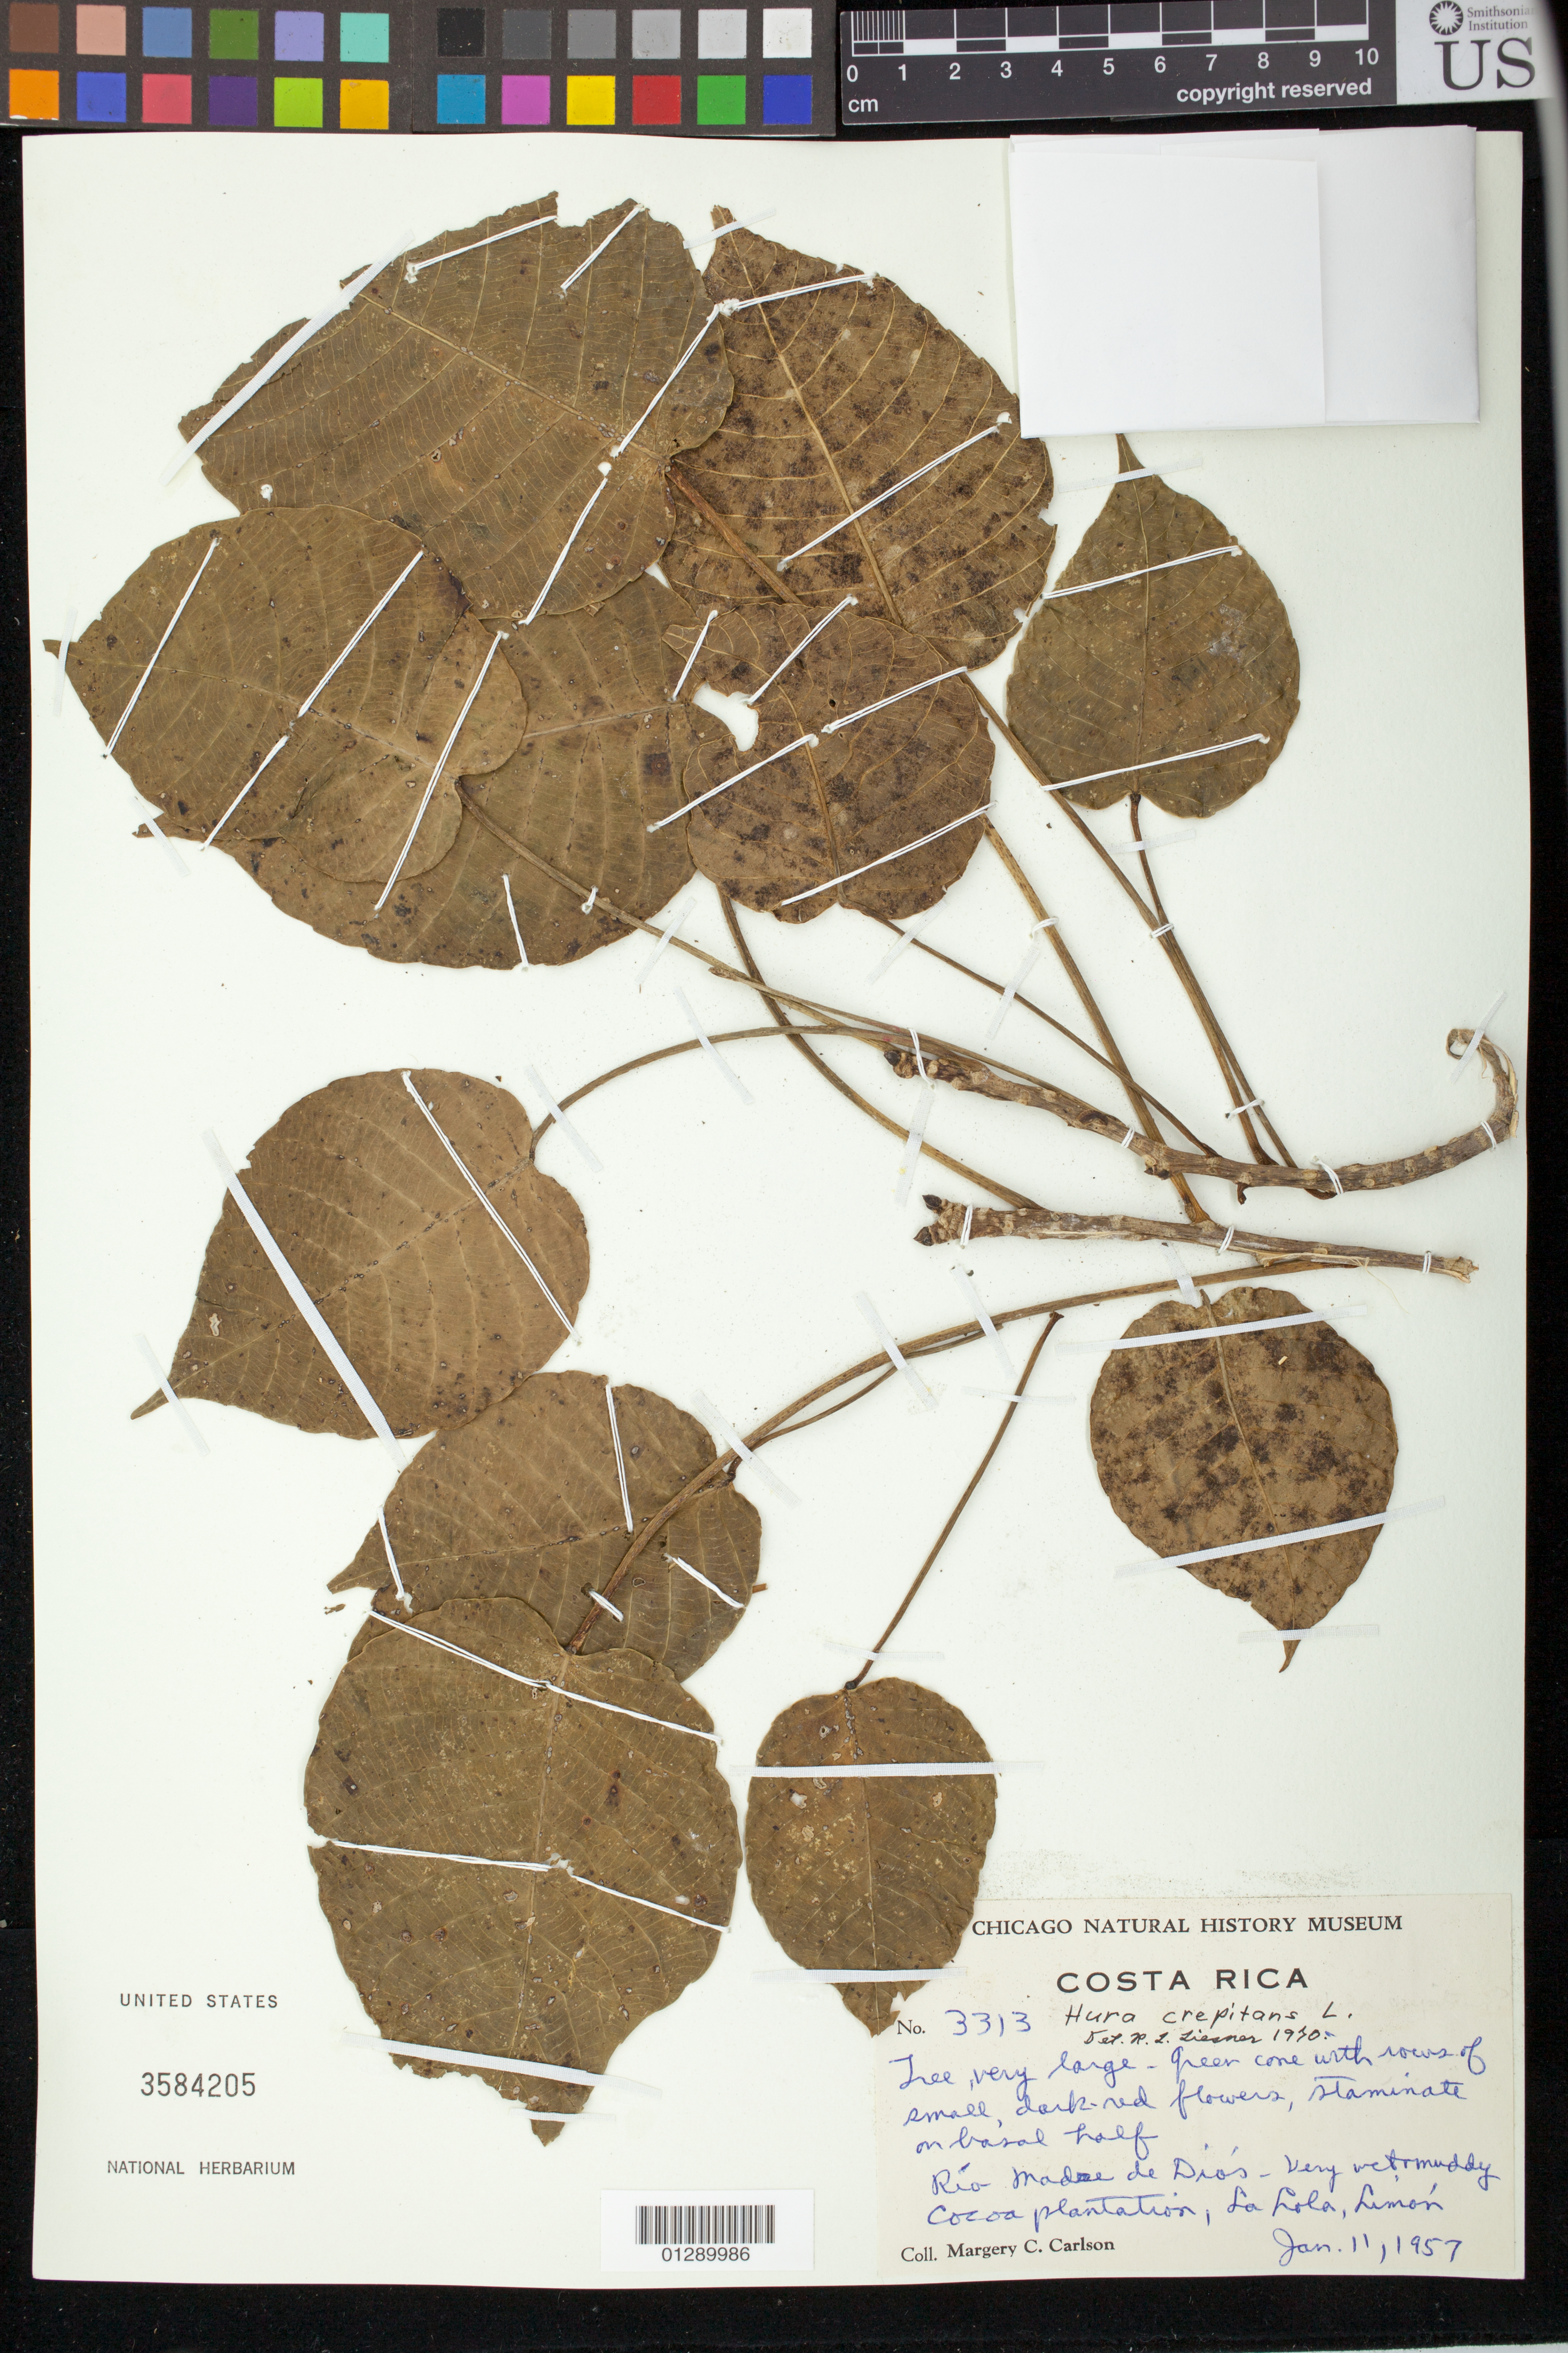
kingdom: Plantae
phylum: Tracheophyta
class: Magnoliopsida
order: Malpighiales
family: Euphorbiaceae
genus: Hura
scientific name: Hura crepitans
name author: L.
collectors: M. C. Carlson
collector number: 3313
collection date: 1957-01-11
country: Costa Rica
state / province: Limon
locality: Rio Madre de Dios, Cocoa plantation, La Lola, Limon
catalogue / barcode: US 3584205